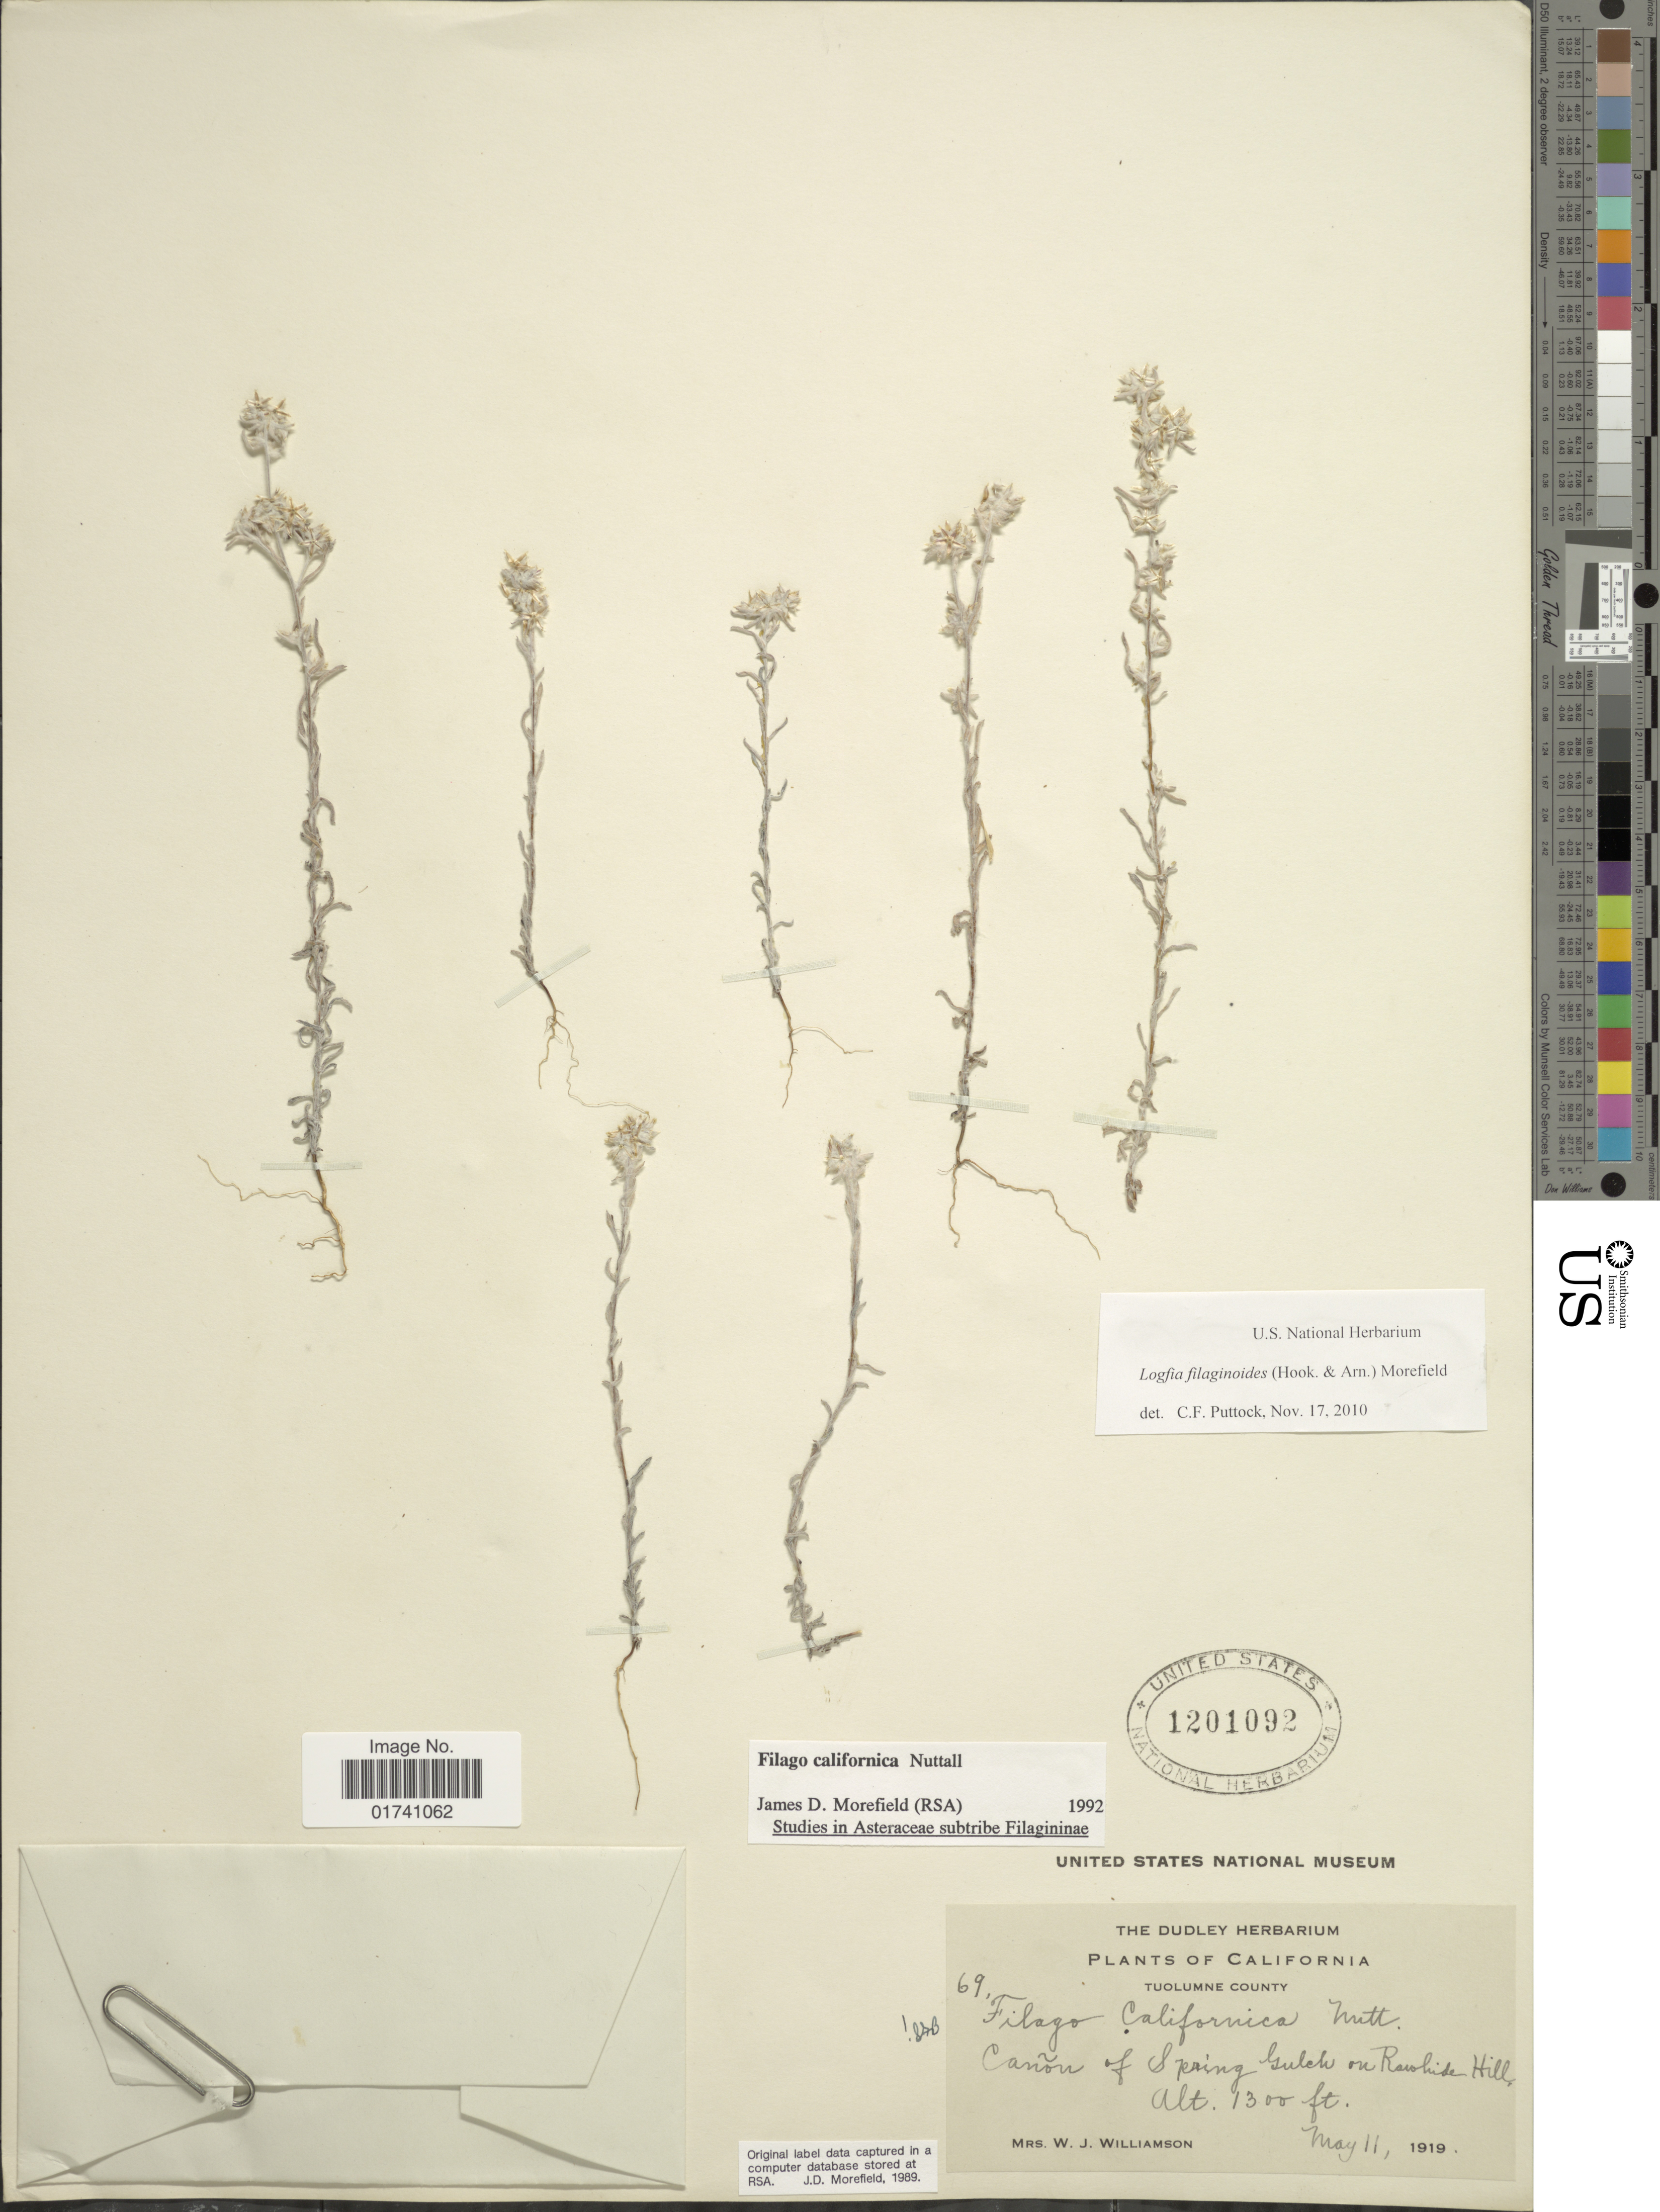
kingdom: Plantae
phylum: Tracheophyta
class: Magnoliopsida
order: Asterales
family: Asteraceae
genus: Logfia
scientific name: Logfia filaginoides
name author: (Hook. & Arn.) Morefield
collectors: W. Williamson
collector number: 69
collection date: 1919-05-11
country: United States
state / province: California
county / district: Tuolumne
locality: Tuolumne County. Canon of Spring Gulch on Roadside Hill.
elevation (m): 396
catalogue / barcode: US 1201092